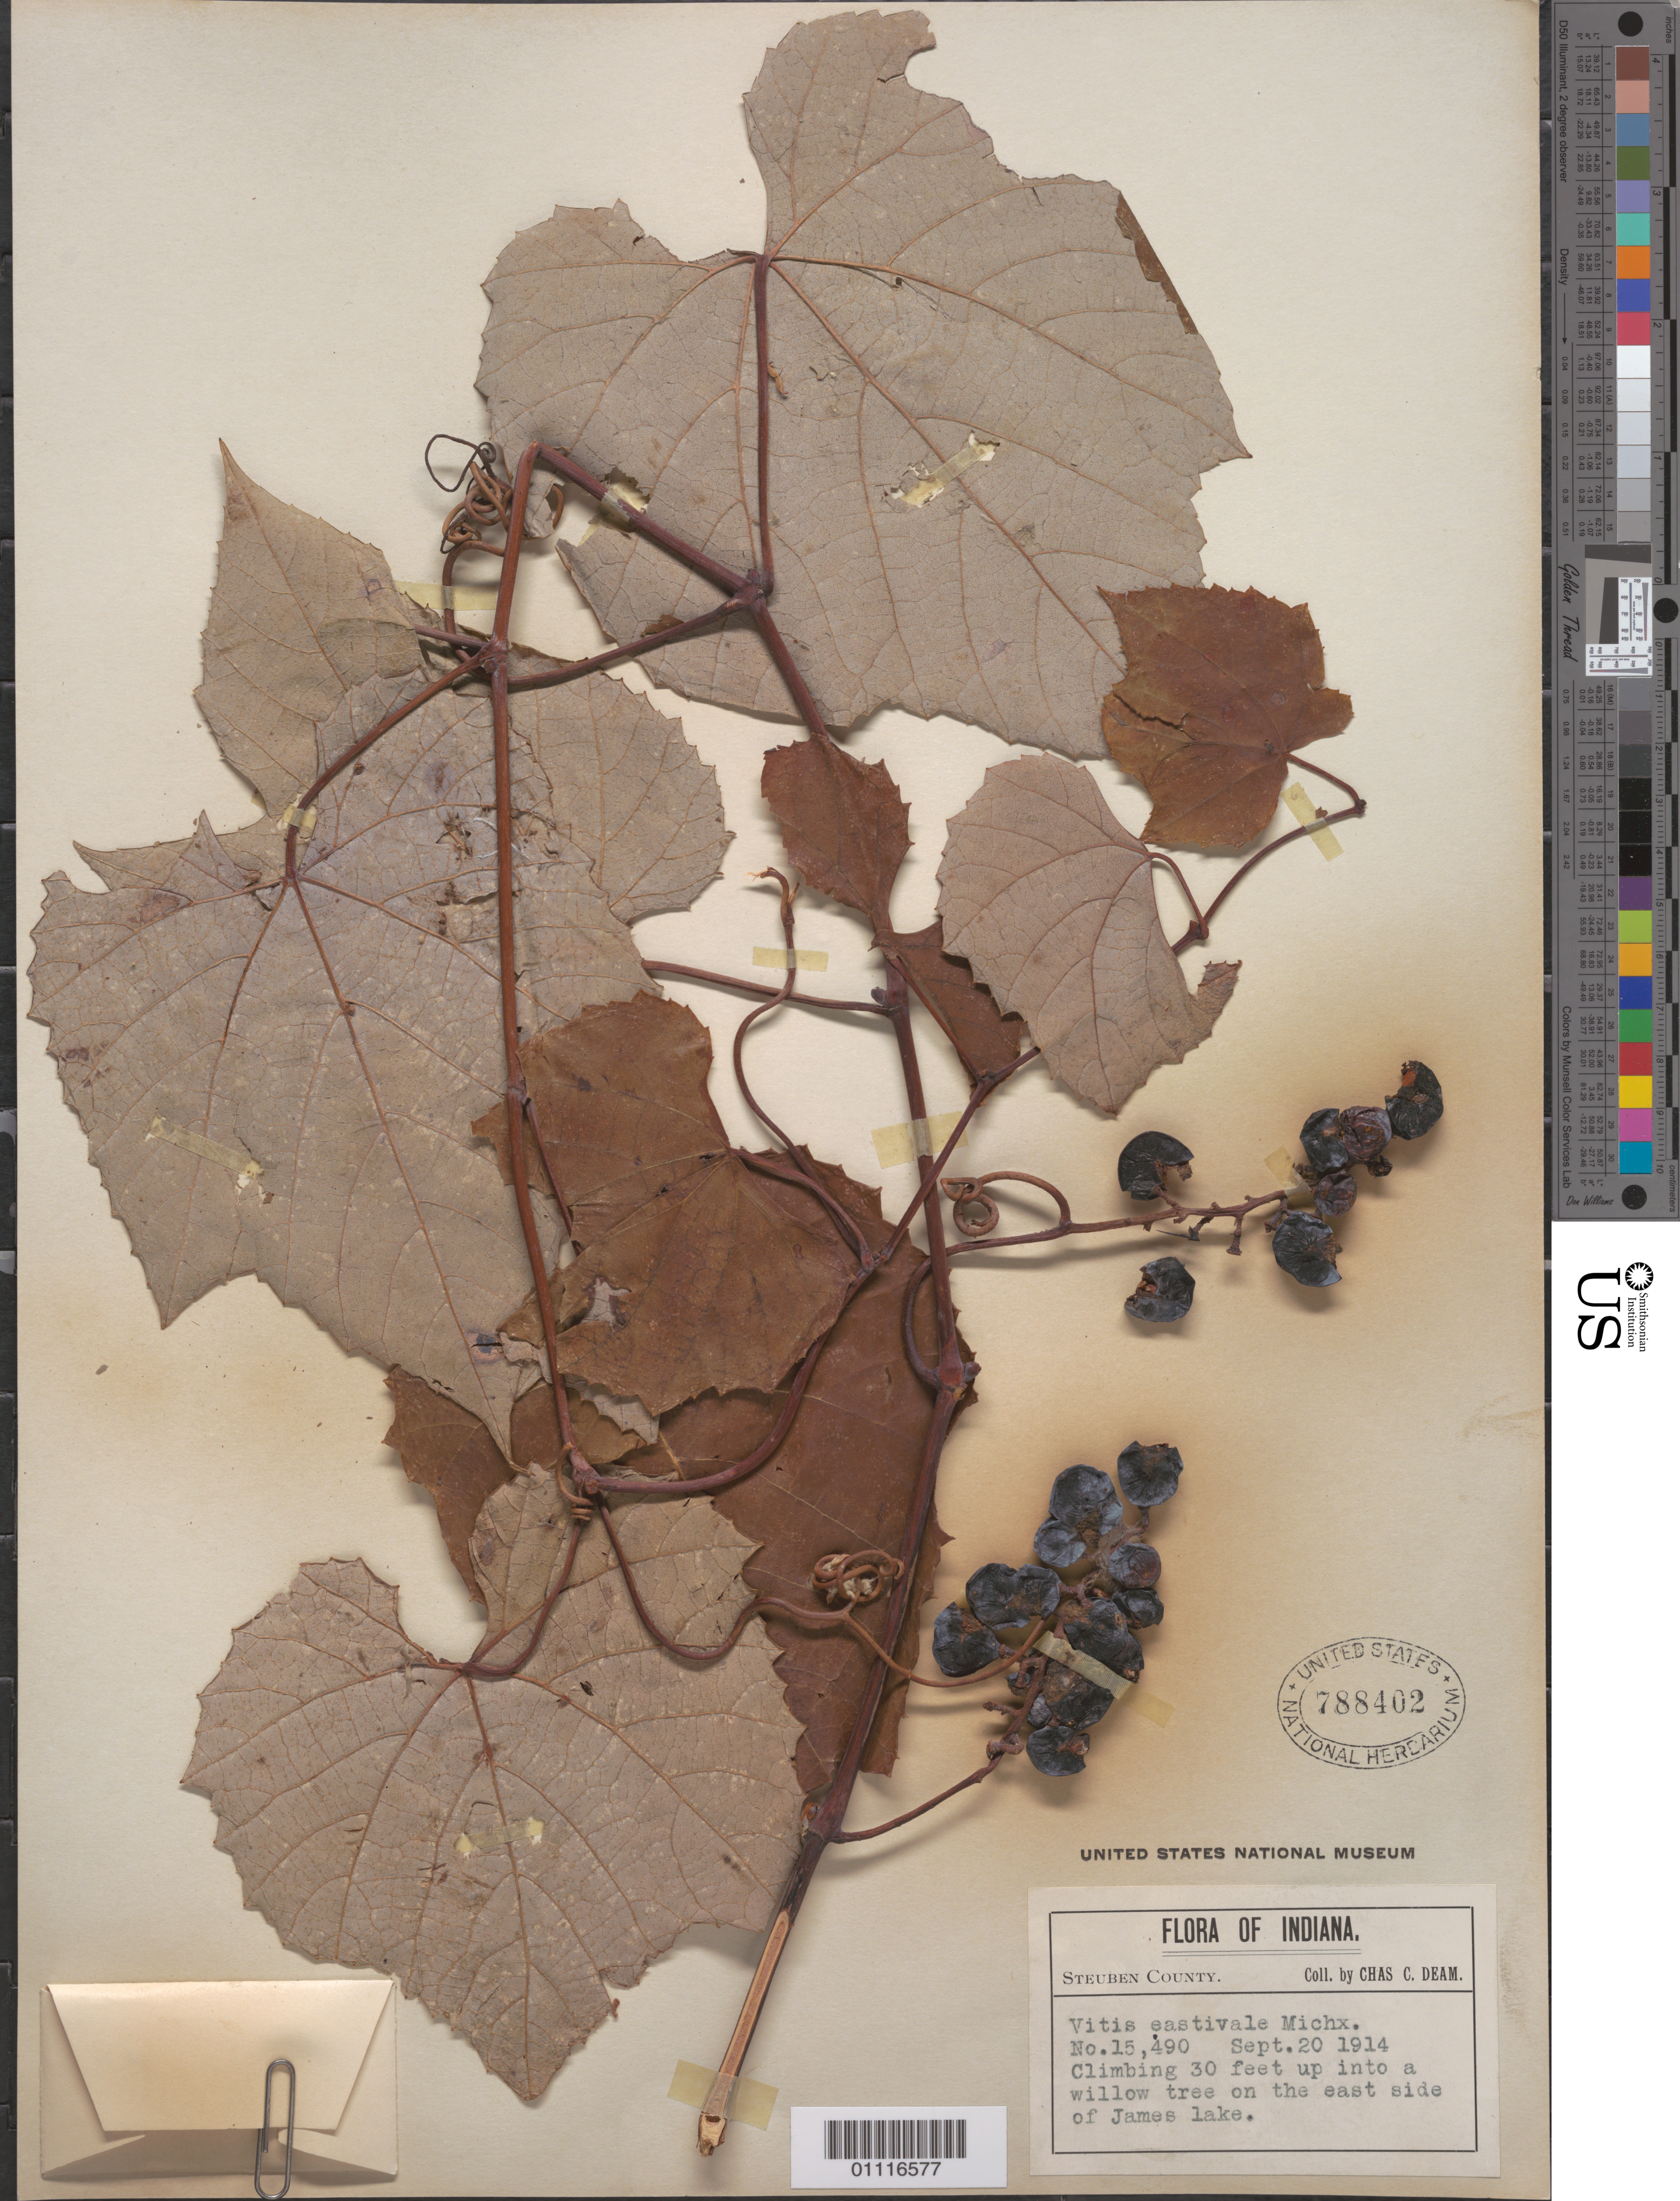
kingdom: Plantae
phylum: Tracheophyta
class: Magnoliopsida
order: Vitales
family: Vitaceae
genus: Vitis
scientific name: Vitis aestivalis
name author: Michx.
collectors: C. C. Deam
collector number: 15490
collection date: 1914-09-20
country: United States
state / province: Indiana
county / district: Steuben County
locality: on the east side of James Lake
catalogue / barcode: US 788402